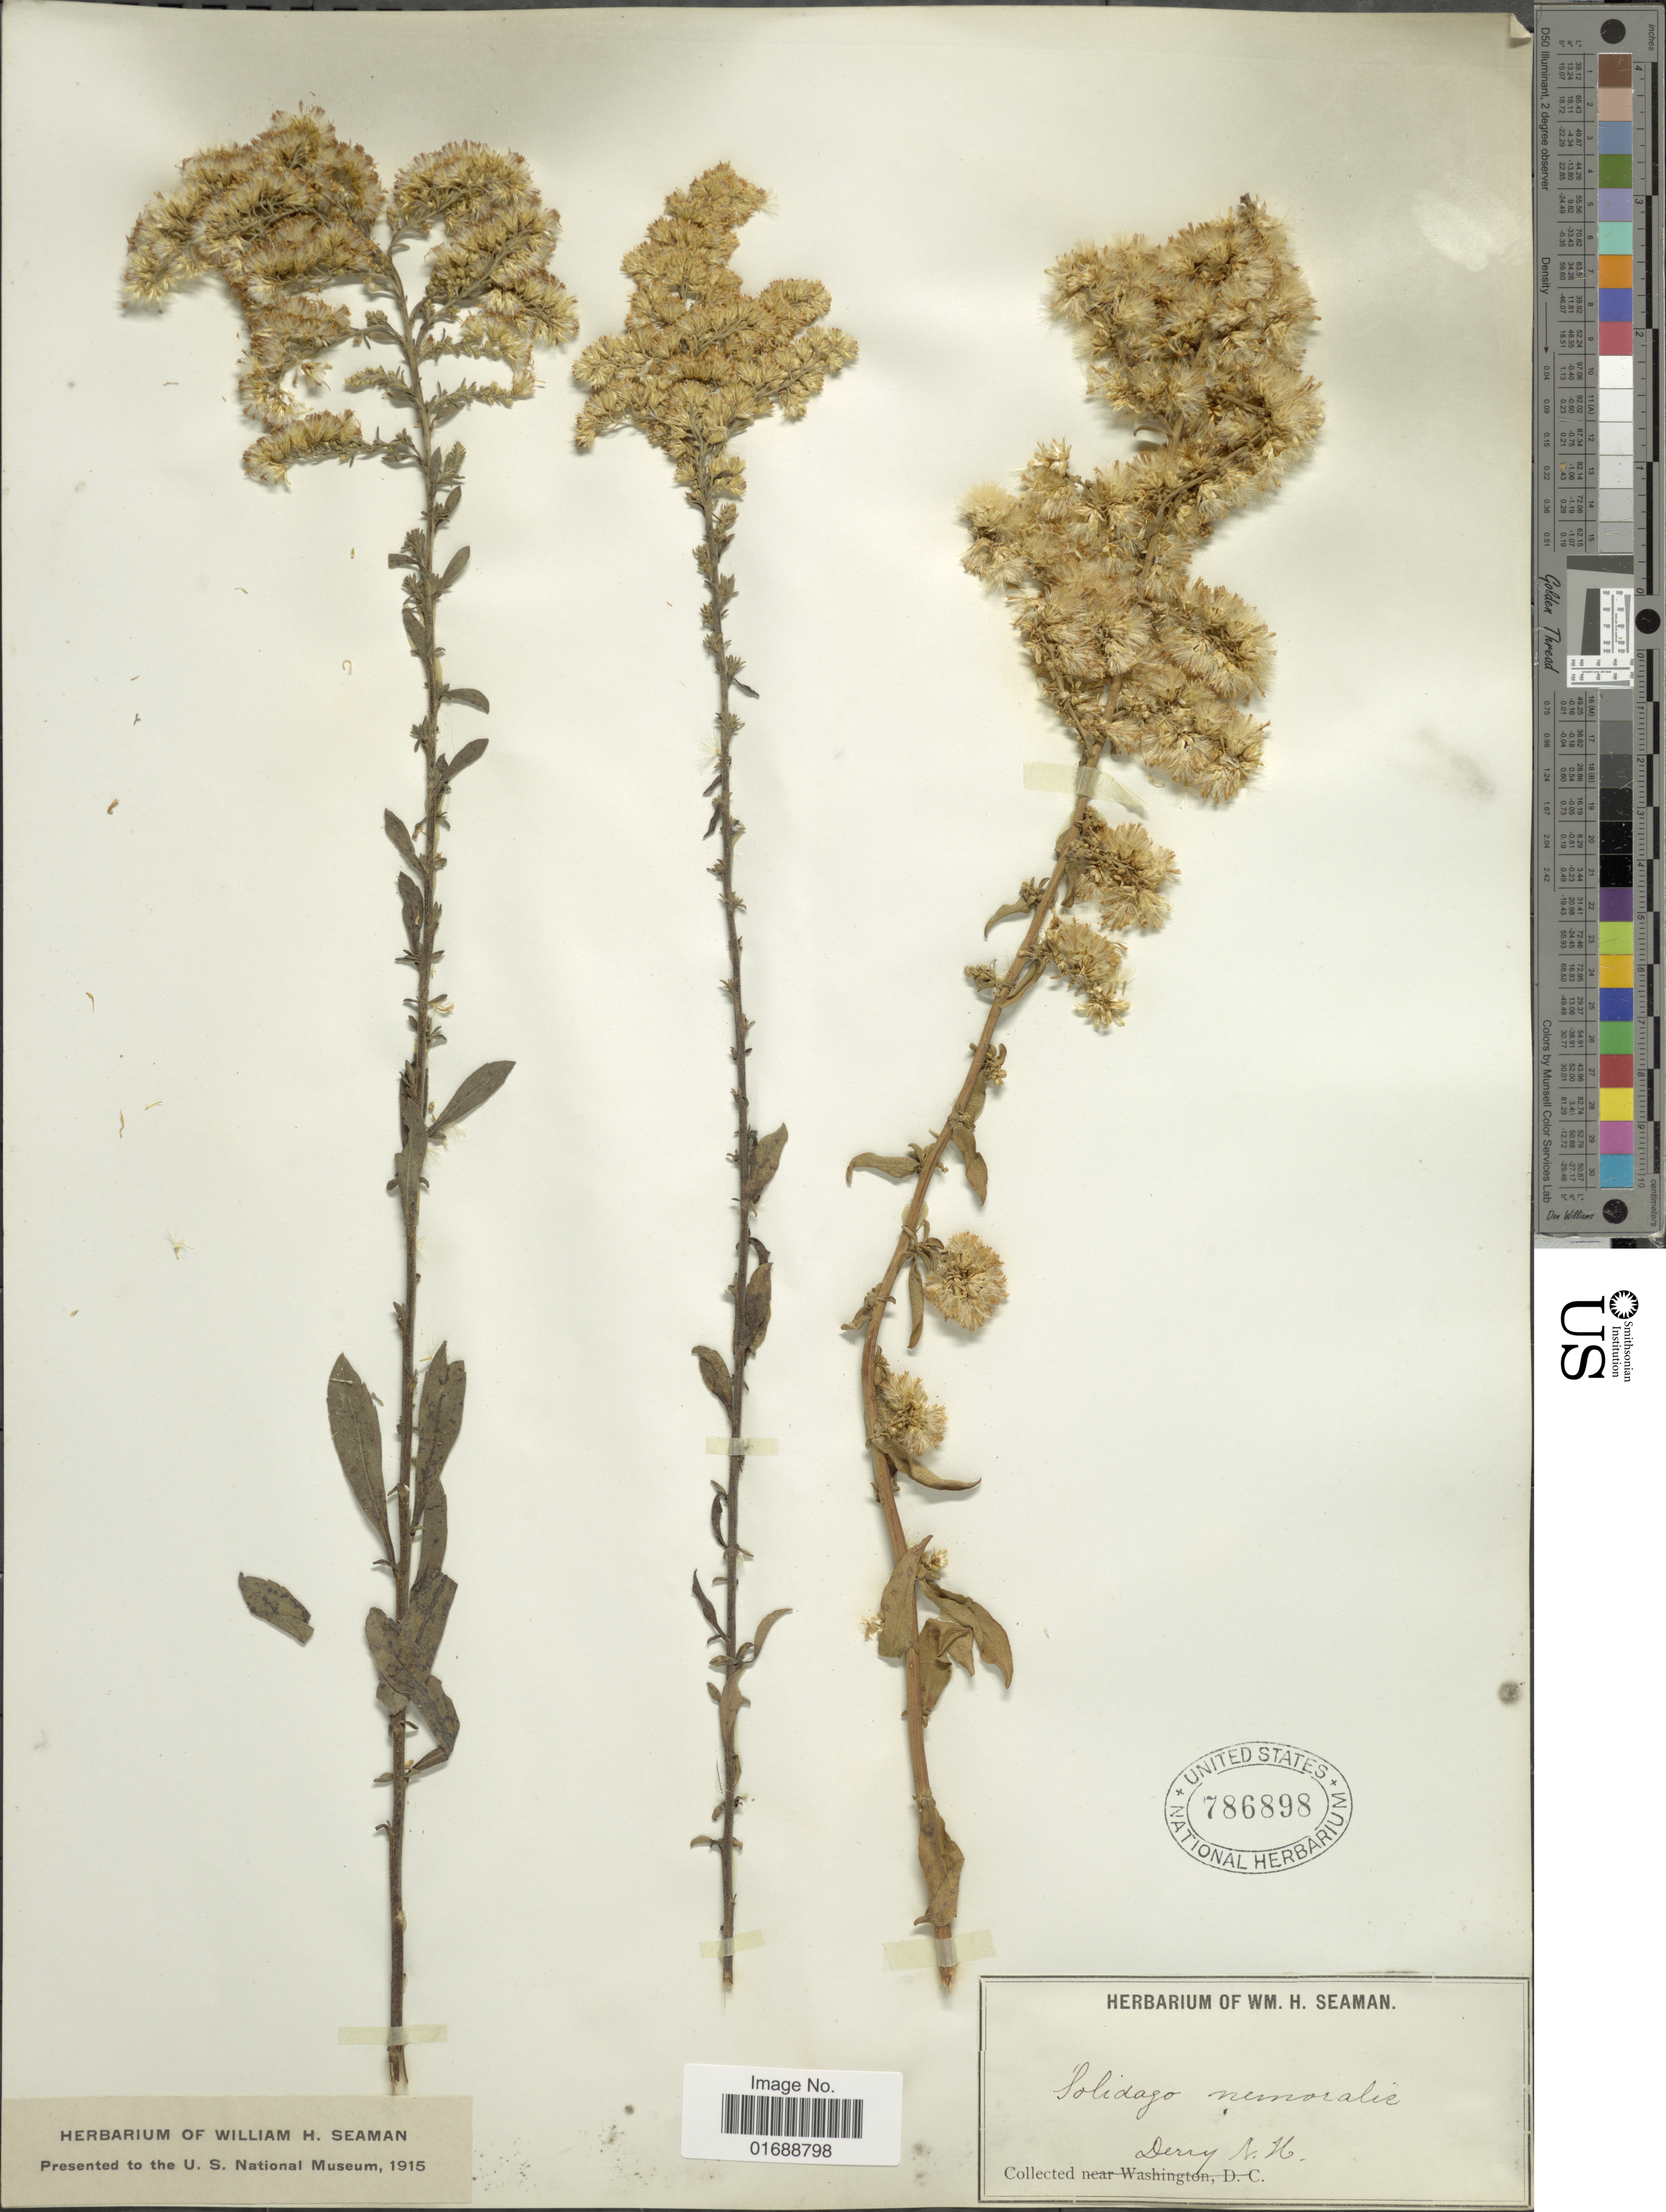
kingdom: Plantae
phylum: Tracheophyta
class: Magnoliopsida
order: Asterales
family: Asteraceae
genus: Solidago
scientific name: Solidago nemoralis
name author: Aiton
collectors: ex herb. Seaman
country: United States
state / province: New Hampshire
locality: Derry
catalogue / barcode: US 786898